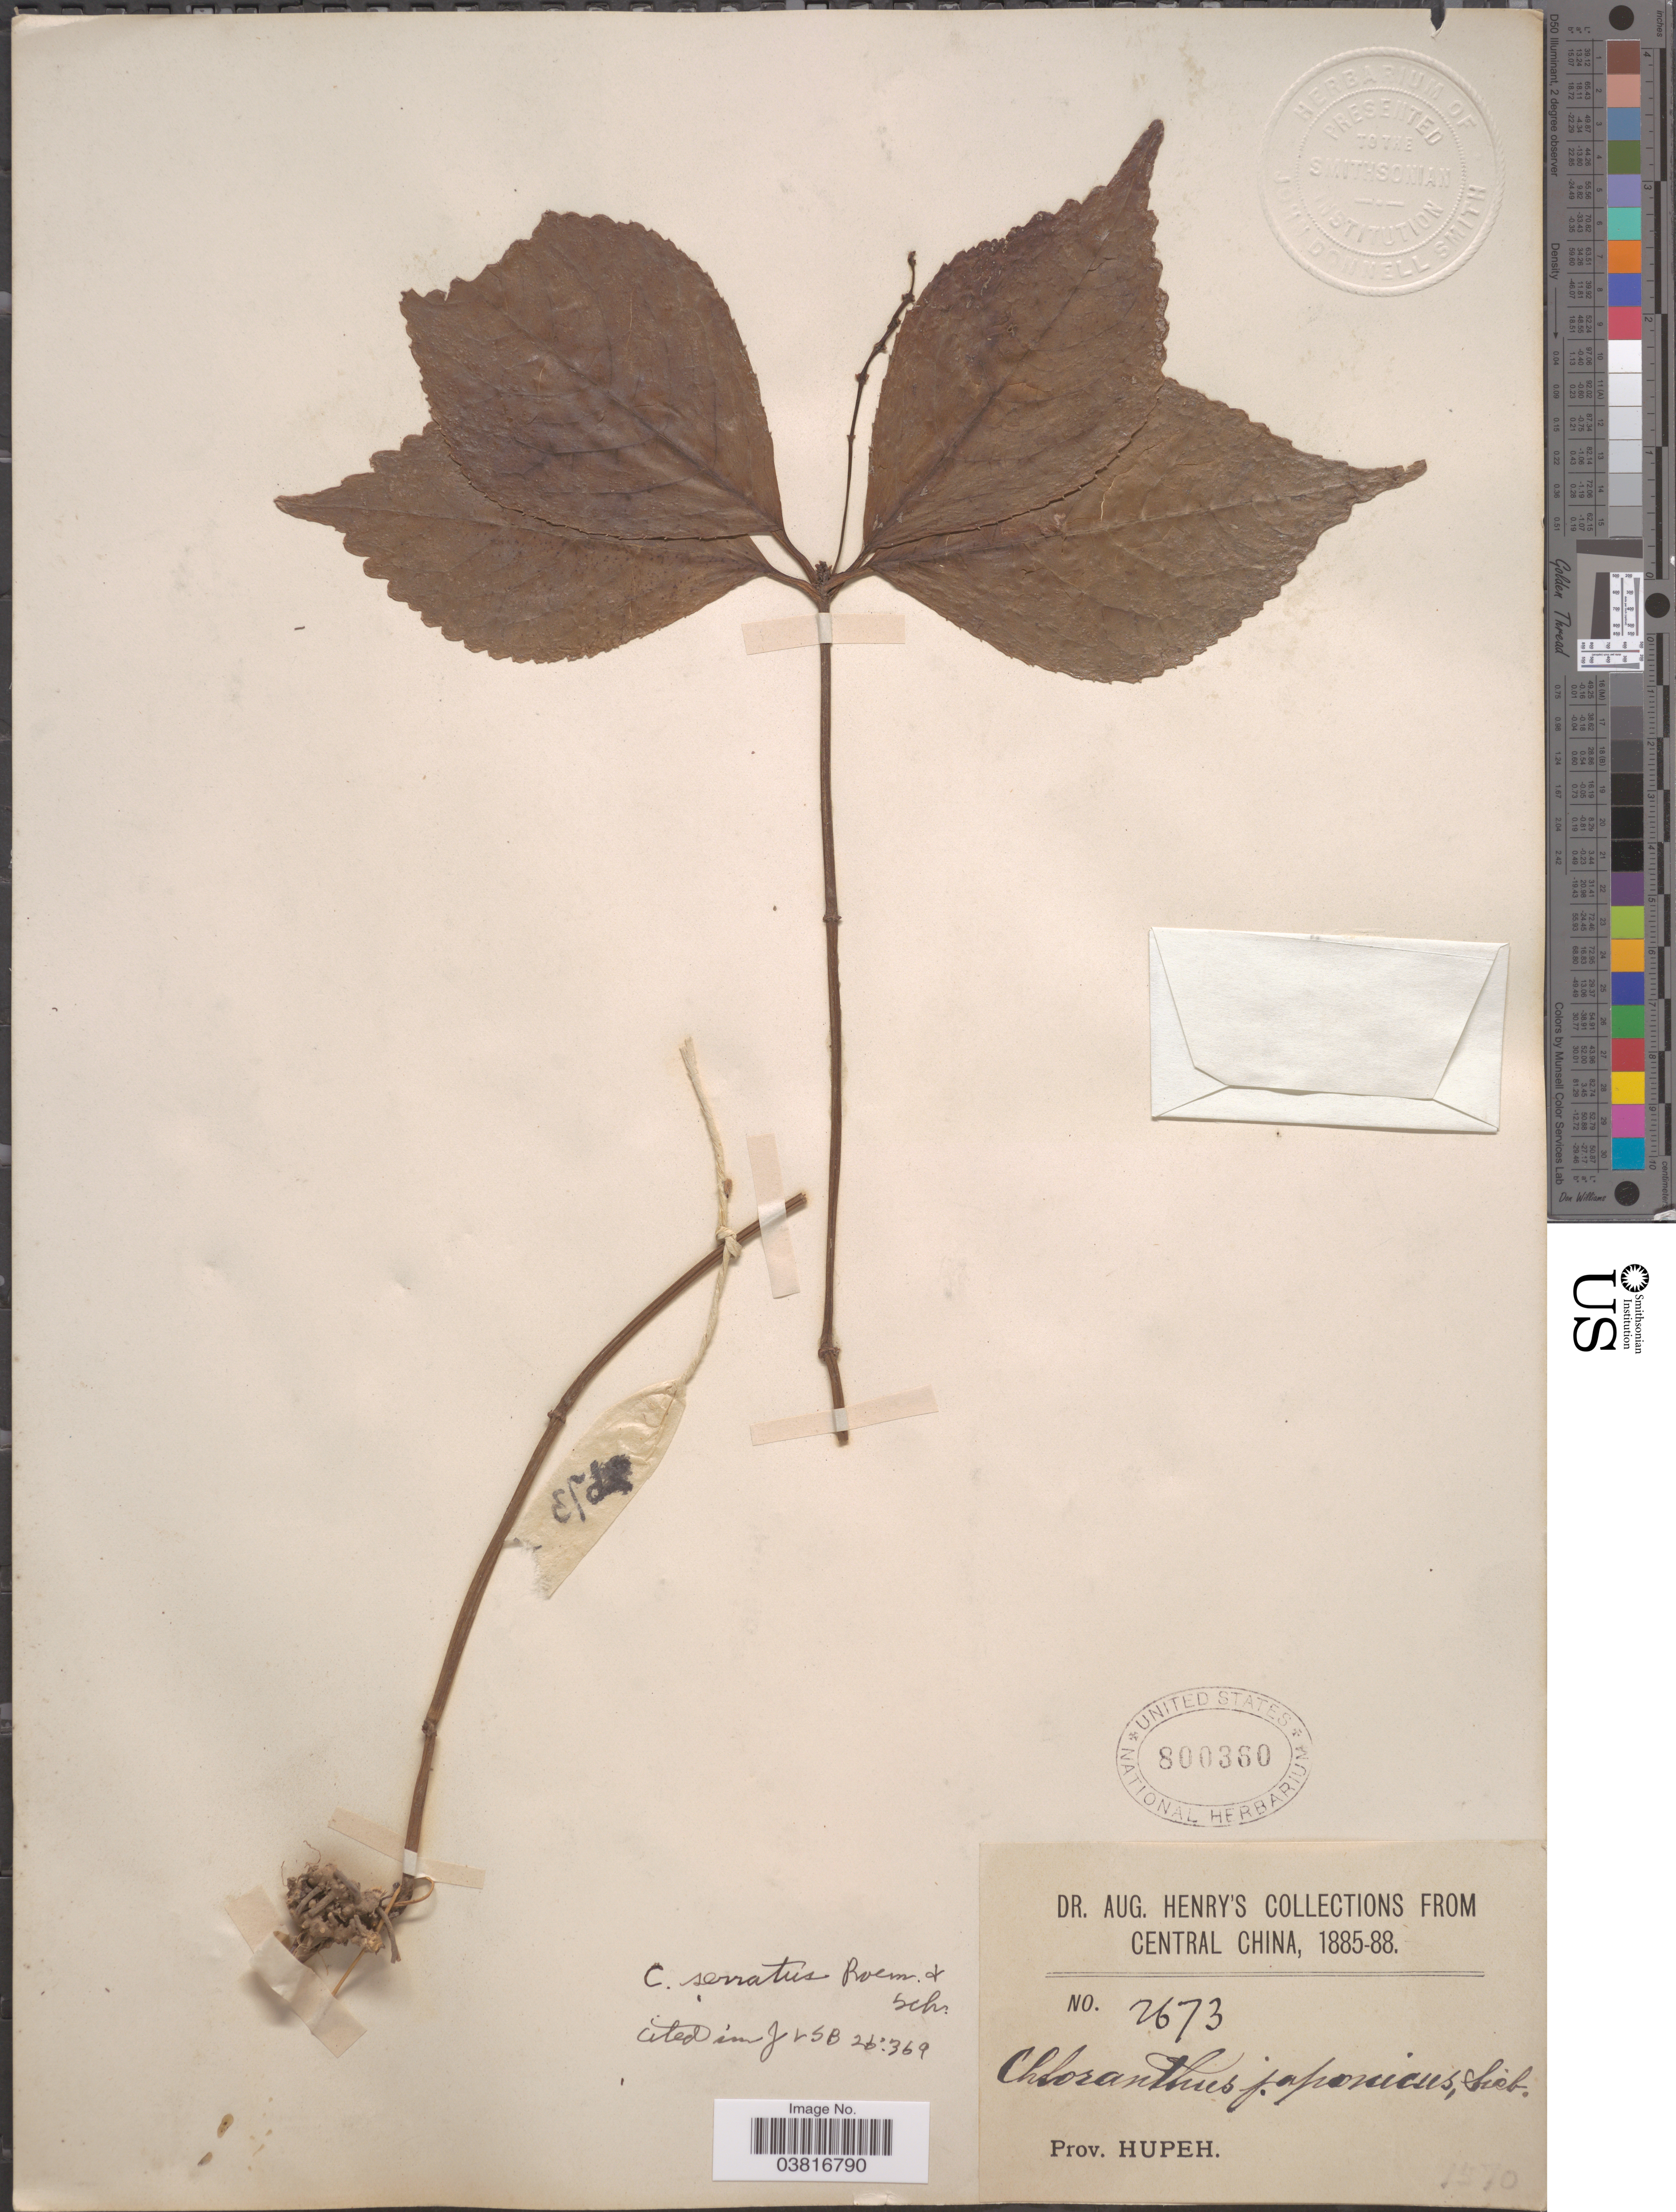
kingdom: Plantae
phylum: Tracheophyta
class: Magnoliopsida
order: Chloranthales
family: Chloranthaceae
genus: Chloranthus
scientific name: Chloranthus serratus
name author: (Thunb.) Roem. & Schult.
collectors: A. Henry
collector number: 2673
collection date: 1885/1888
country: China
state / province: Hubei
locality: Central China. Prov. Hupeh.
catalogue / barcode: US 800360